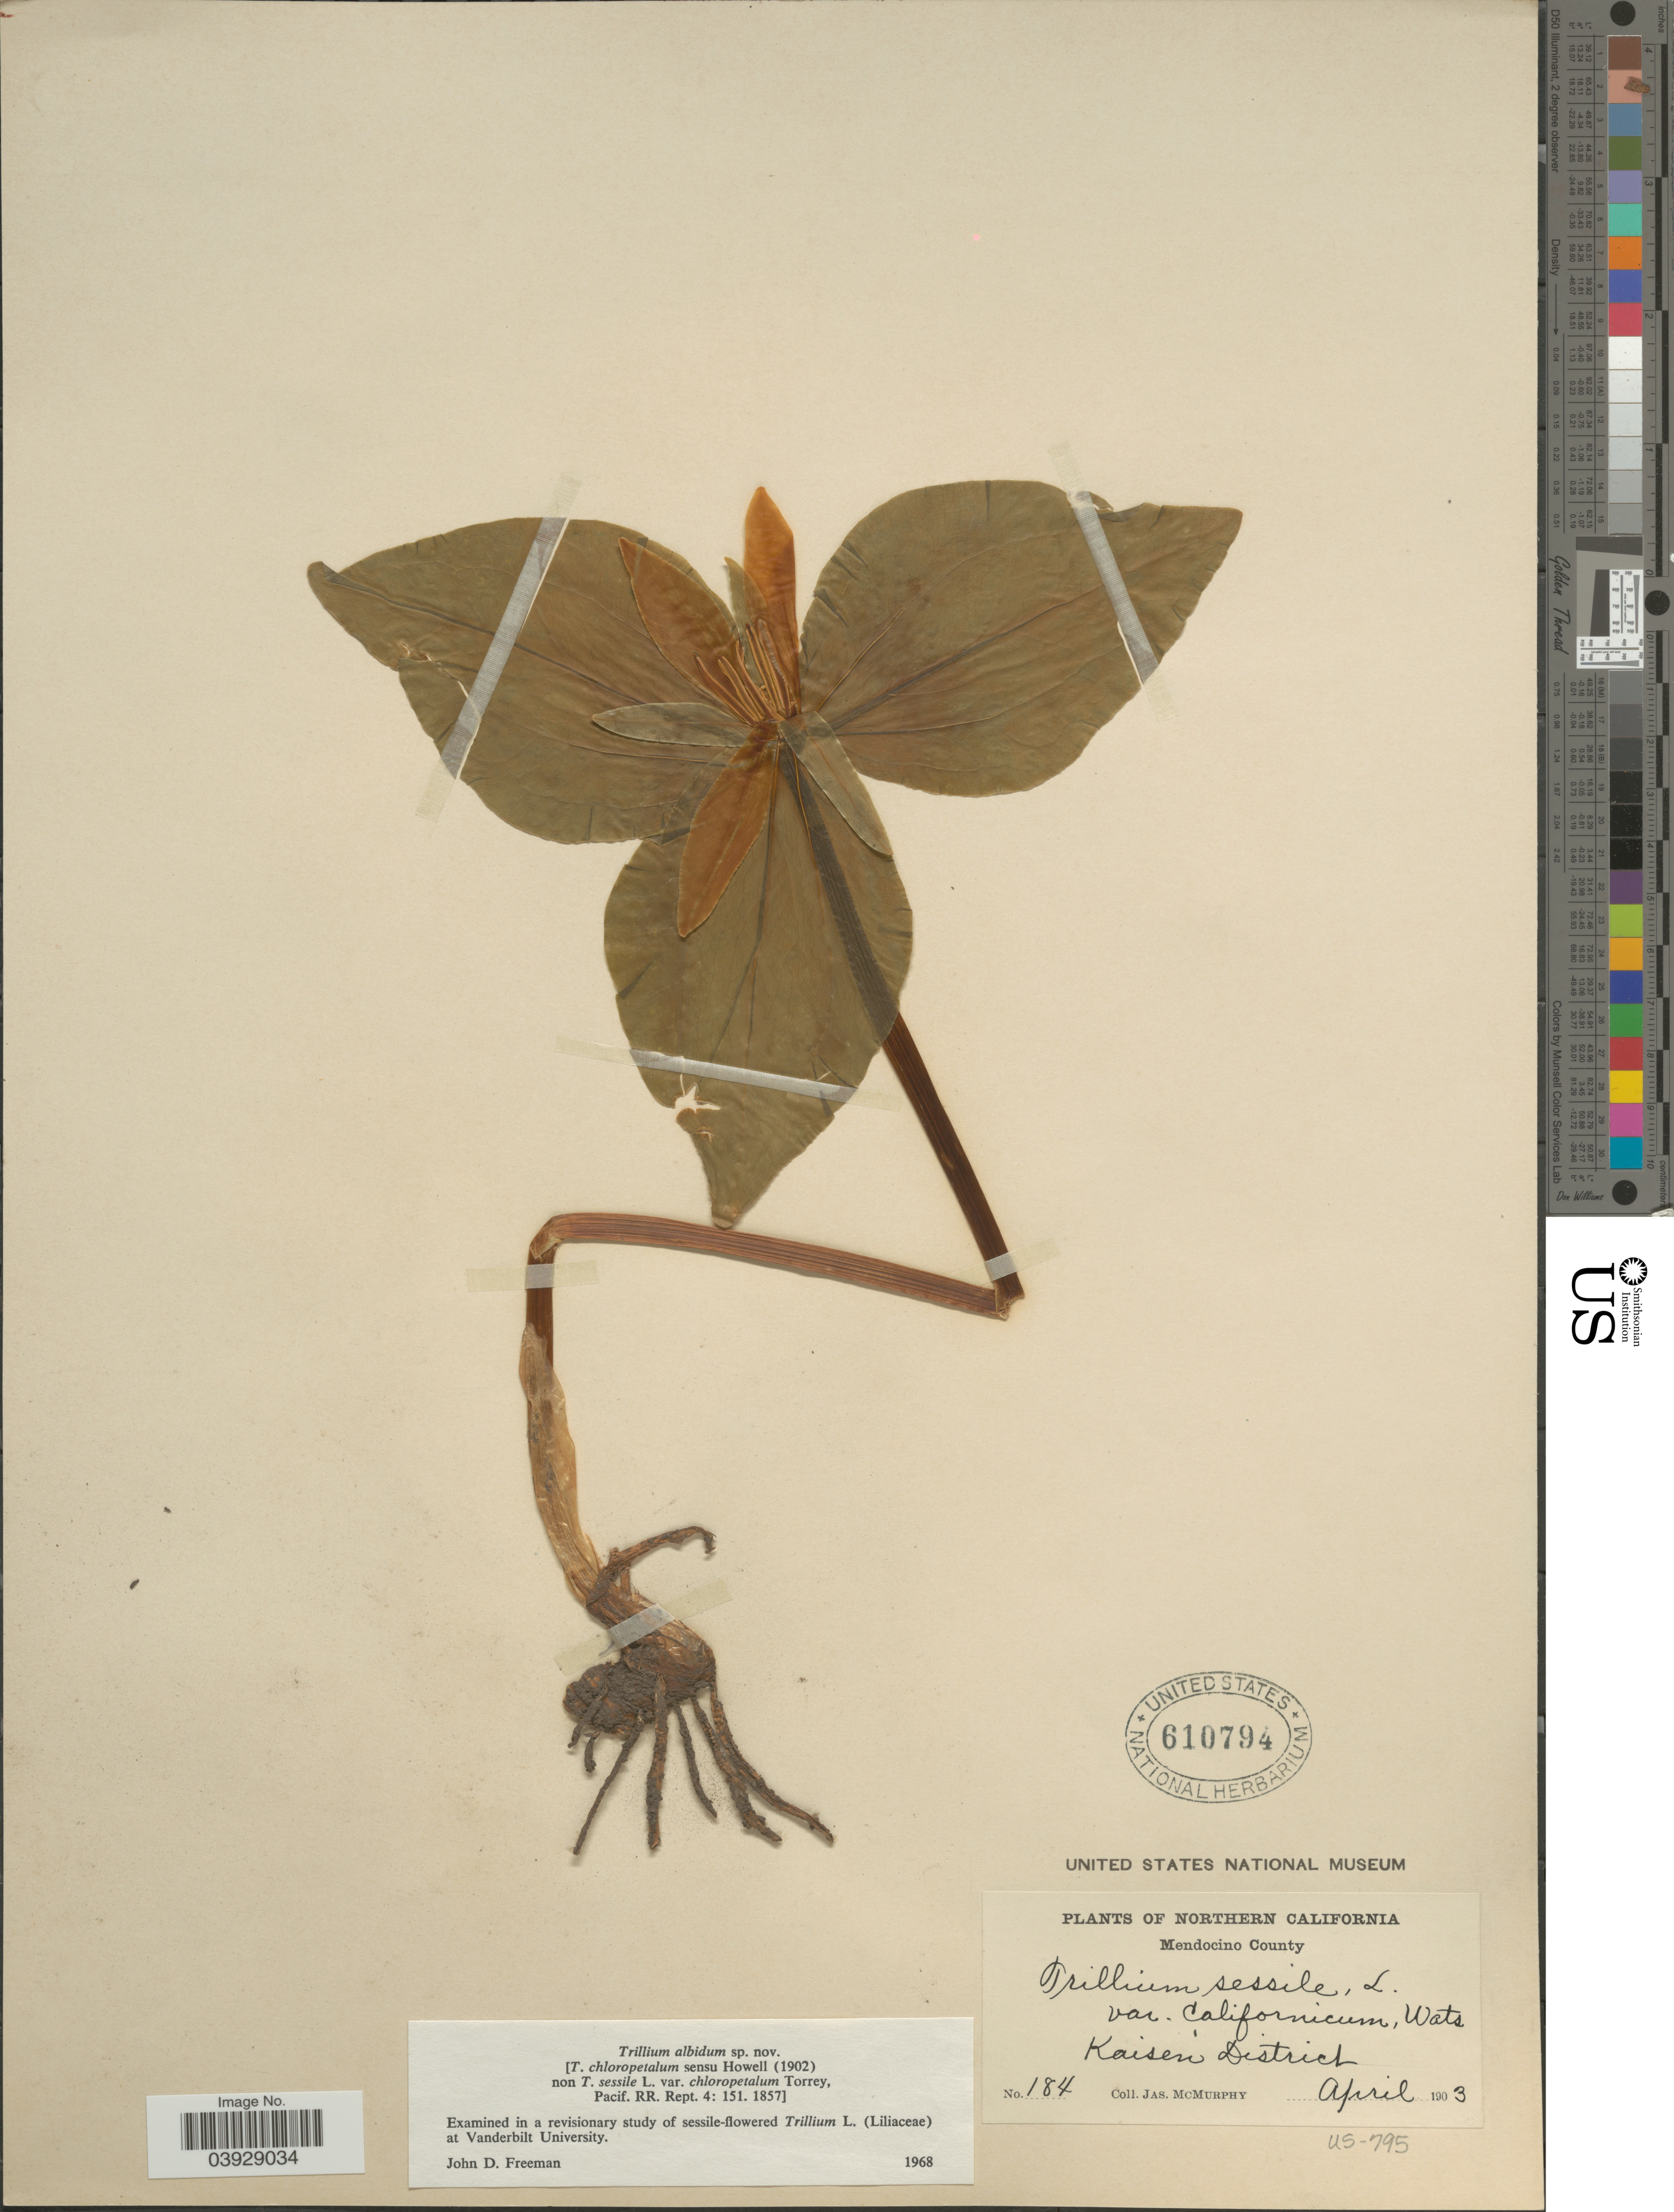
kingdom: Plantae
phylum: Tracheophyta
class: Liliopsida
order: Liliales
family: Melanthiaceae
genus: Trillium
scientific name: Trillium albidum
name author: J. D. Freeman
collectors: J. McMurphy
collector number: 184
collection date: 1903-04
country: United States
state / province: California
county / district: Mendocino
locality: Northern California. Mendocino County. Kaisen District.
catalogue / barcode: US 610794